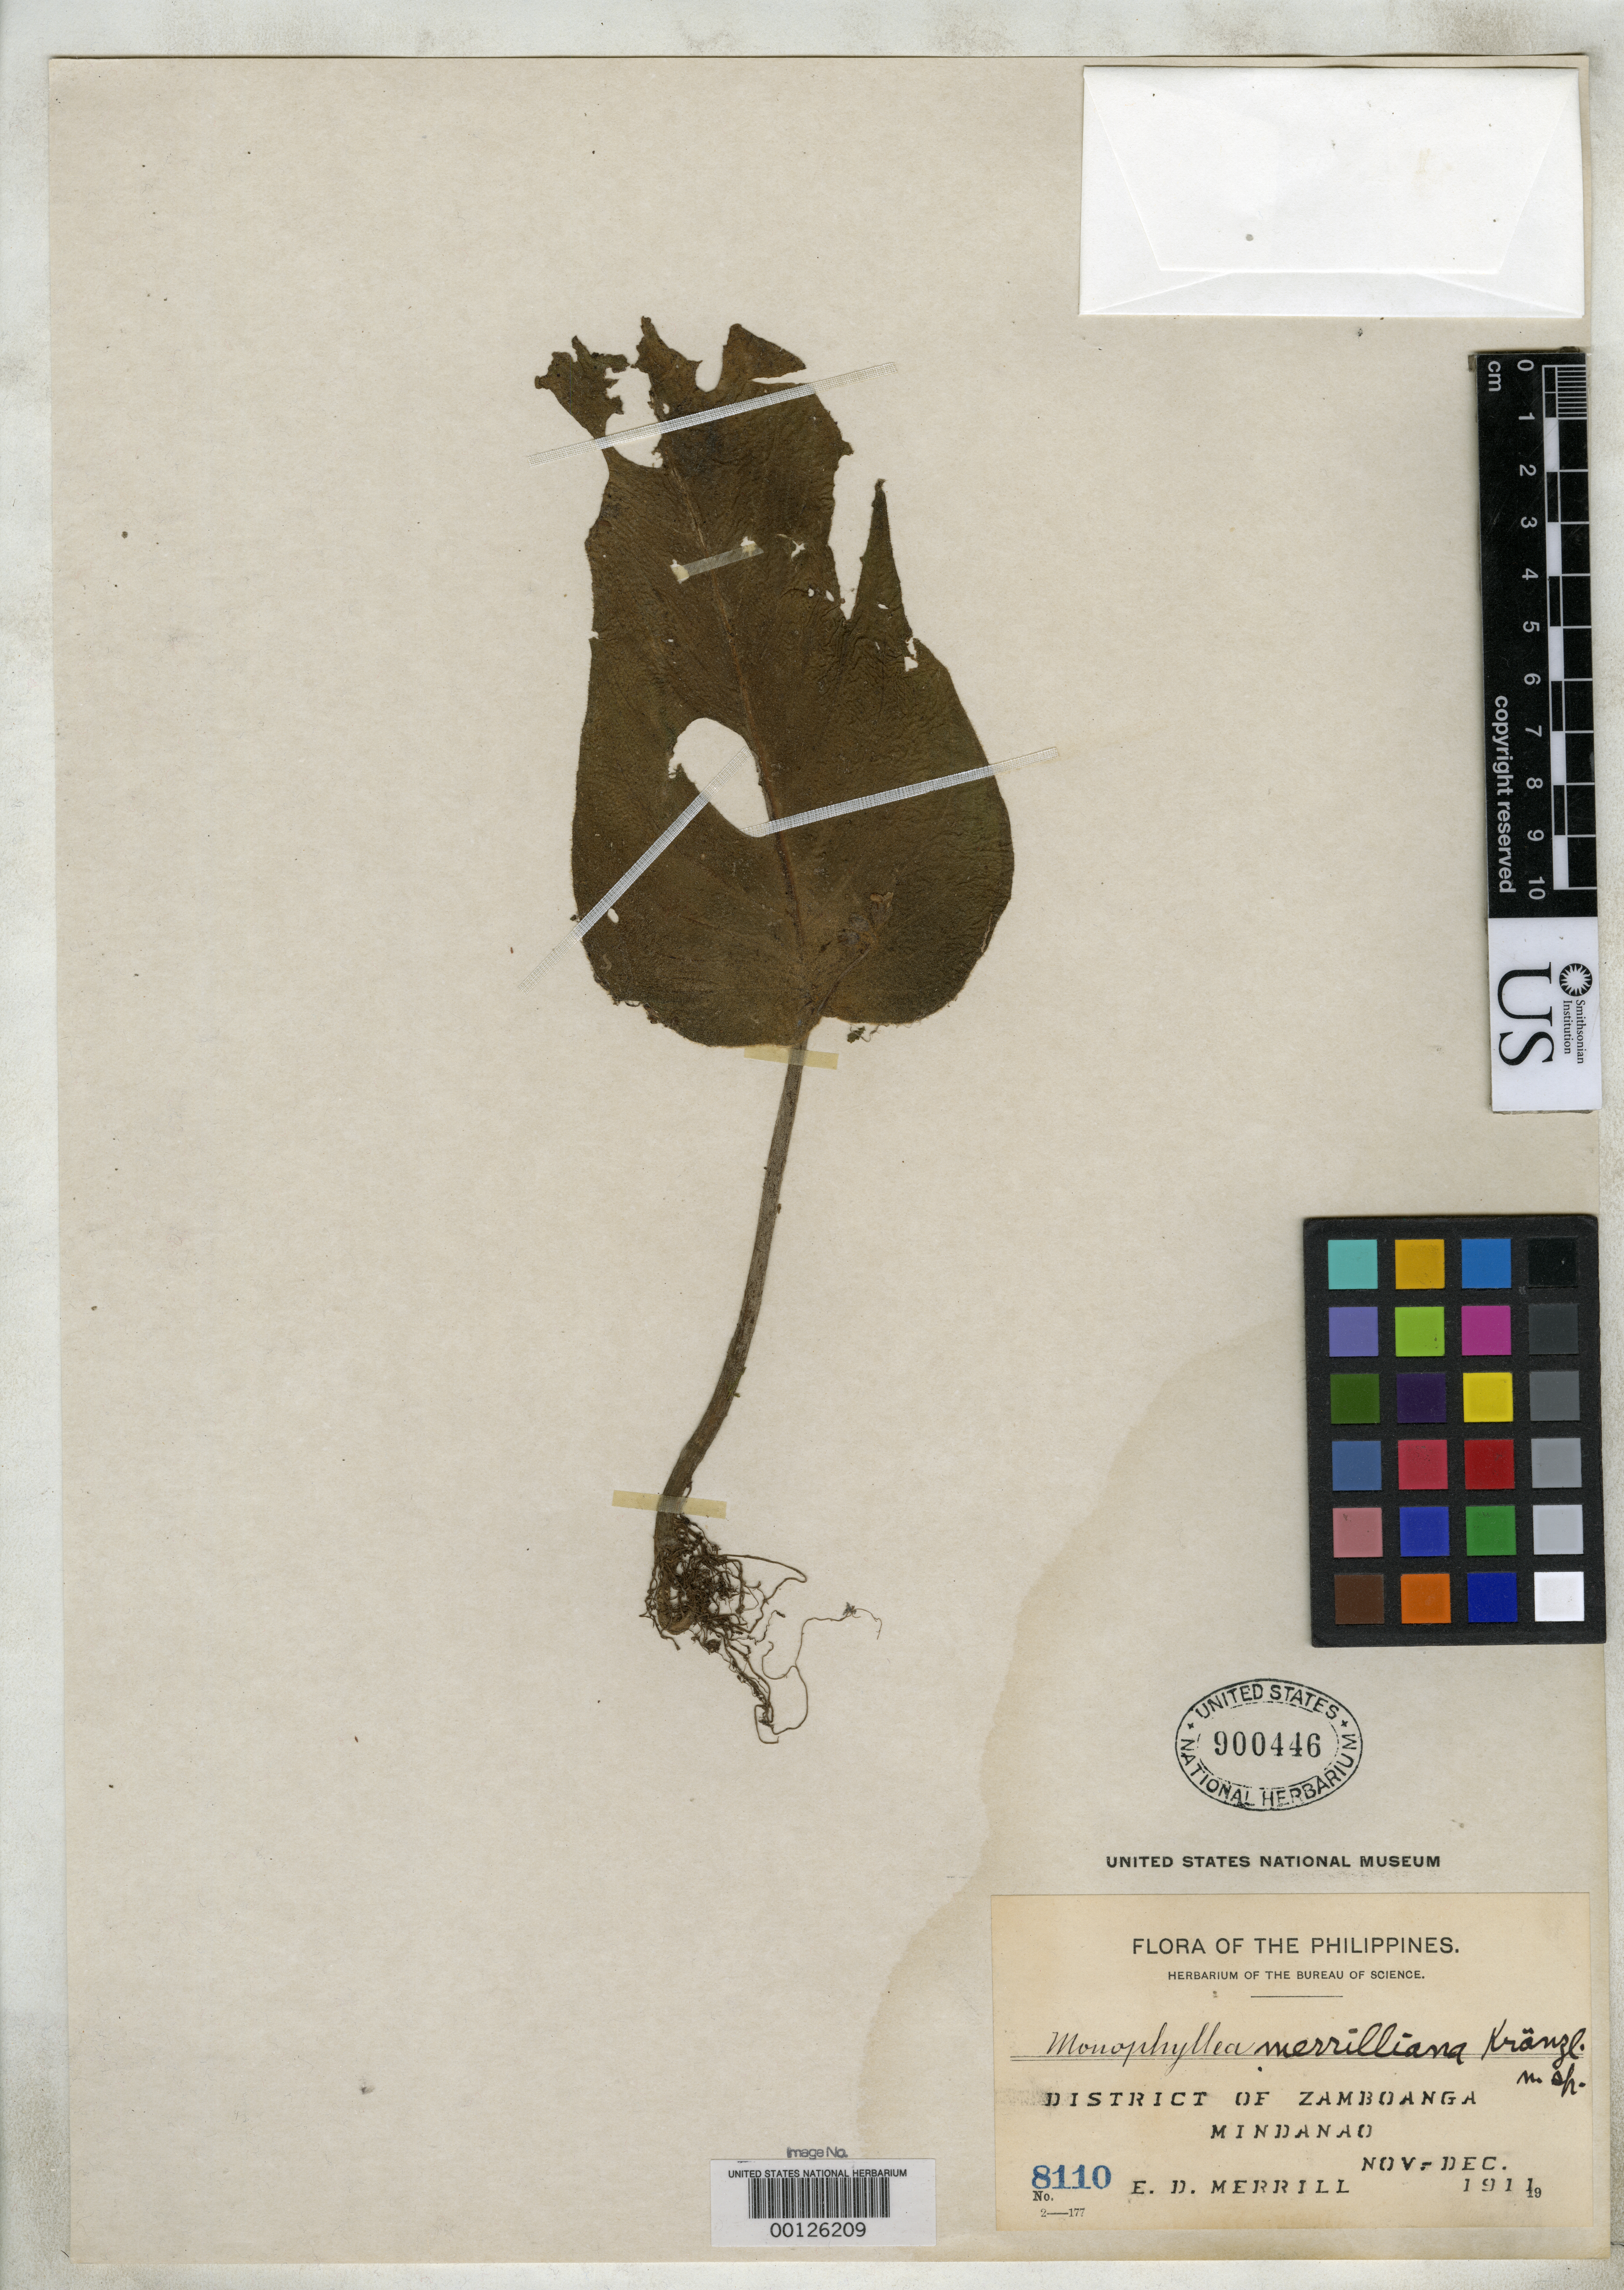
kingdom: Plantae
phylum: Tracheophyta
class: Magnoliopsida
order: Lamiales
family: Gesneriaceae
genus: Monophyllaea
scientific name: Monophyllaea merrilliana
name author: Kraenzl.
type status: Isotype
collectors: E. D. Merrill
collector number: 8110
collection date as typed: Nov 1911 to -- Dec 1911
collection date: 1911-11/1911-12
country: Philippines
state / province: Zamboanga Peninsula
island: Mindanao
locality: Sax River Mountains.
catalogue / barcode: US 900446